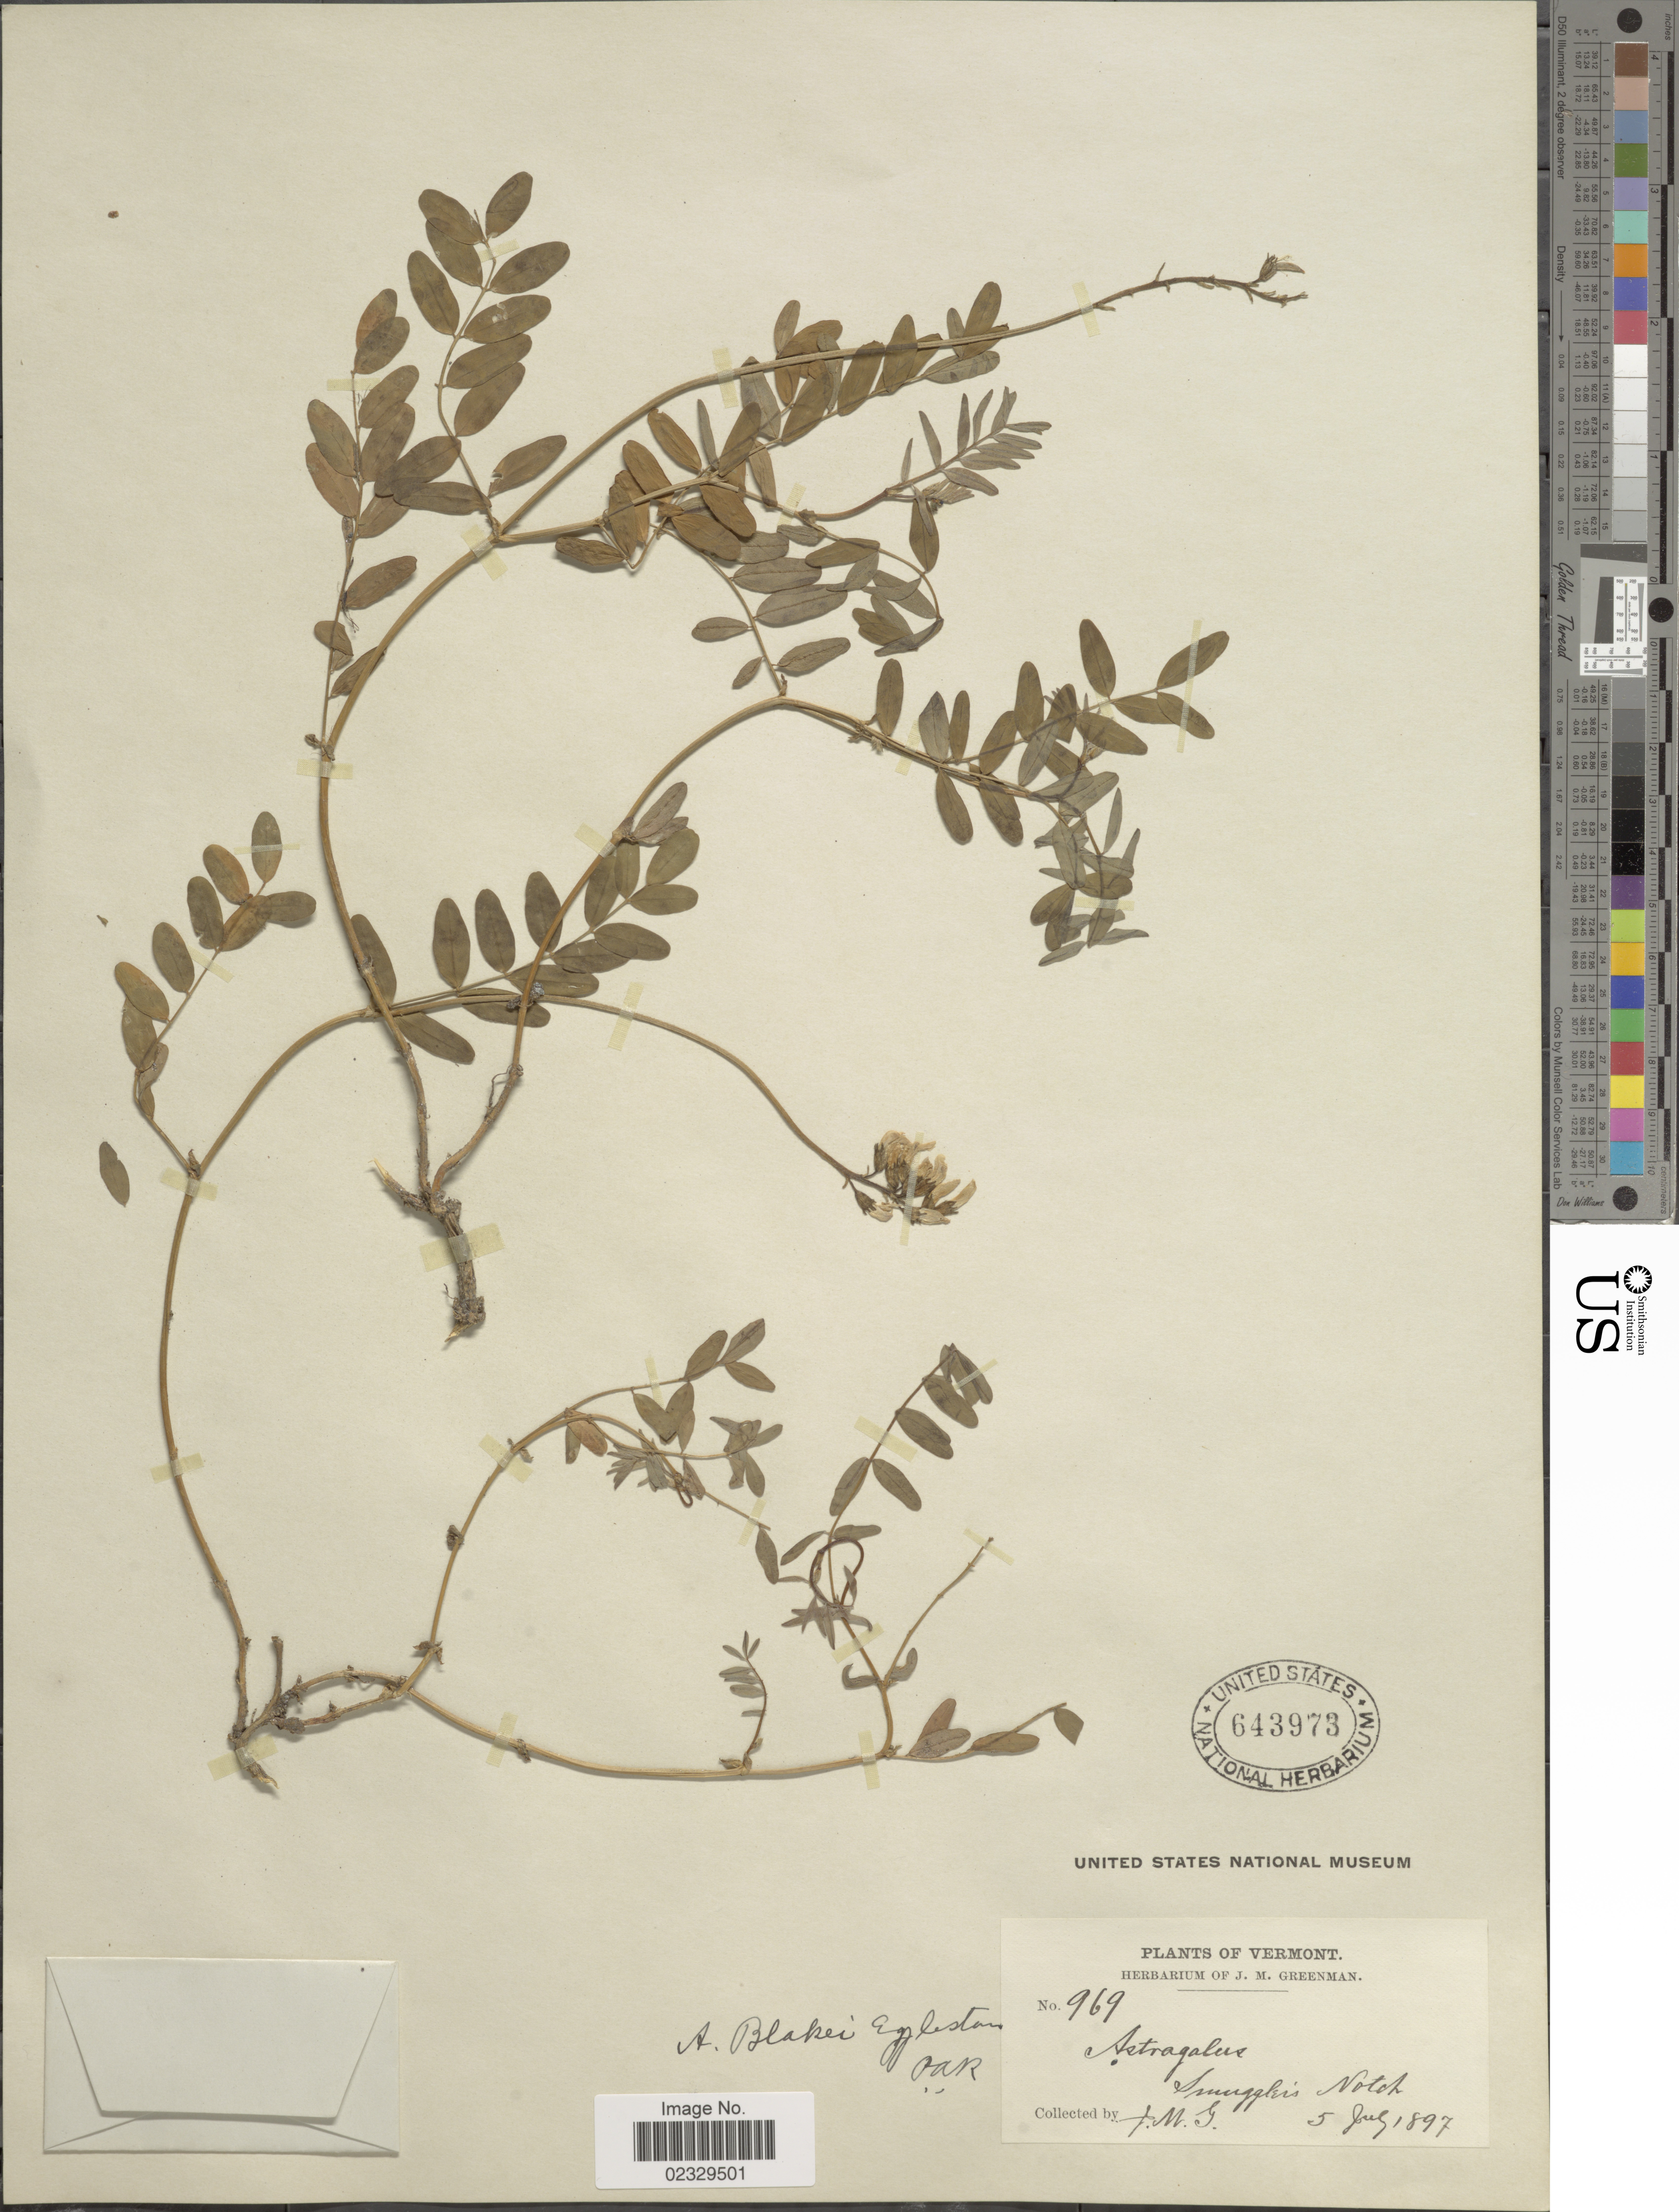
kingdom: Plantae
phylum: Tracheophyta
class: Magnoliopsida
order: Fabales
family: Fabaceae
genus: Astragalus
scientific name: Astragalus blakei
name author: Eggl.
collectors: J. M. Greenman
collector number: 969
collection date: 1897-07-05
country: United States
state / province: Vermont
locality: Smuggler's Notch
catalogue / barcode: US 643973